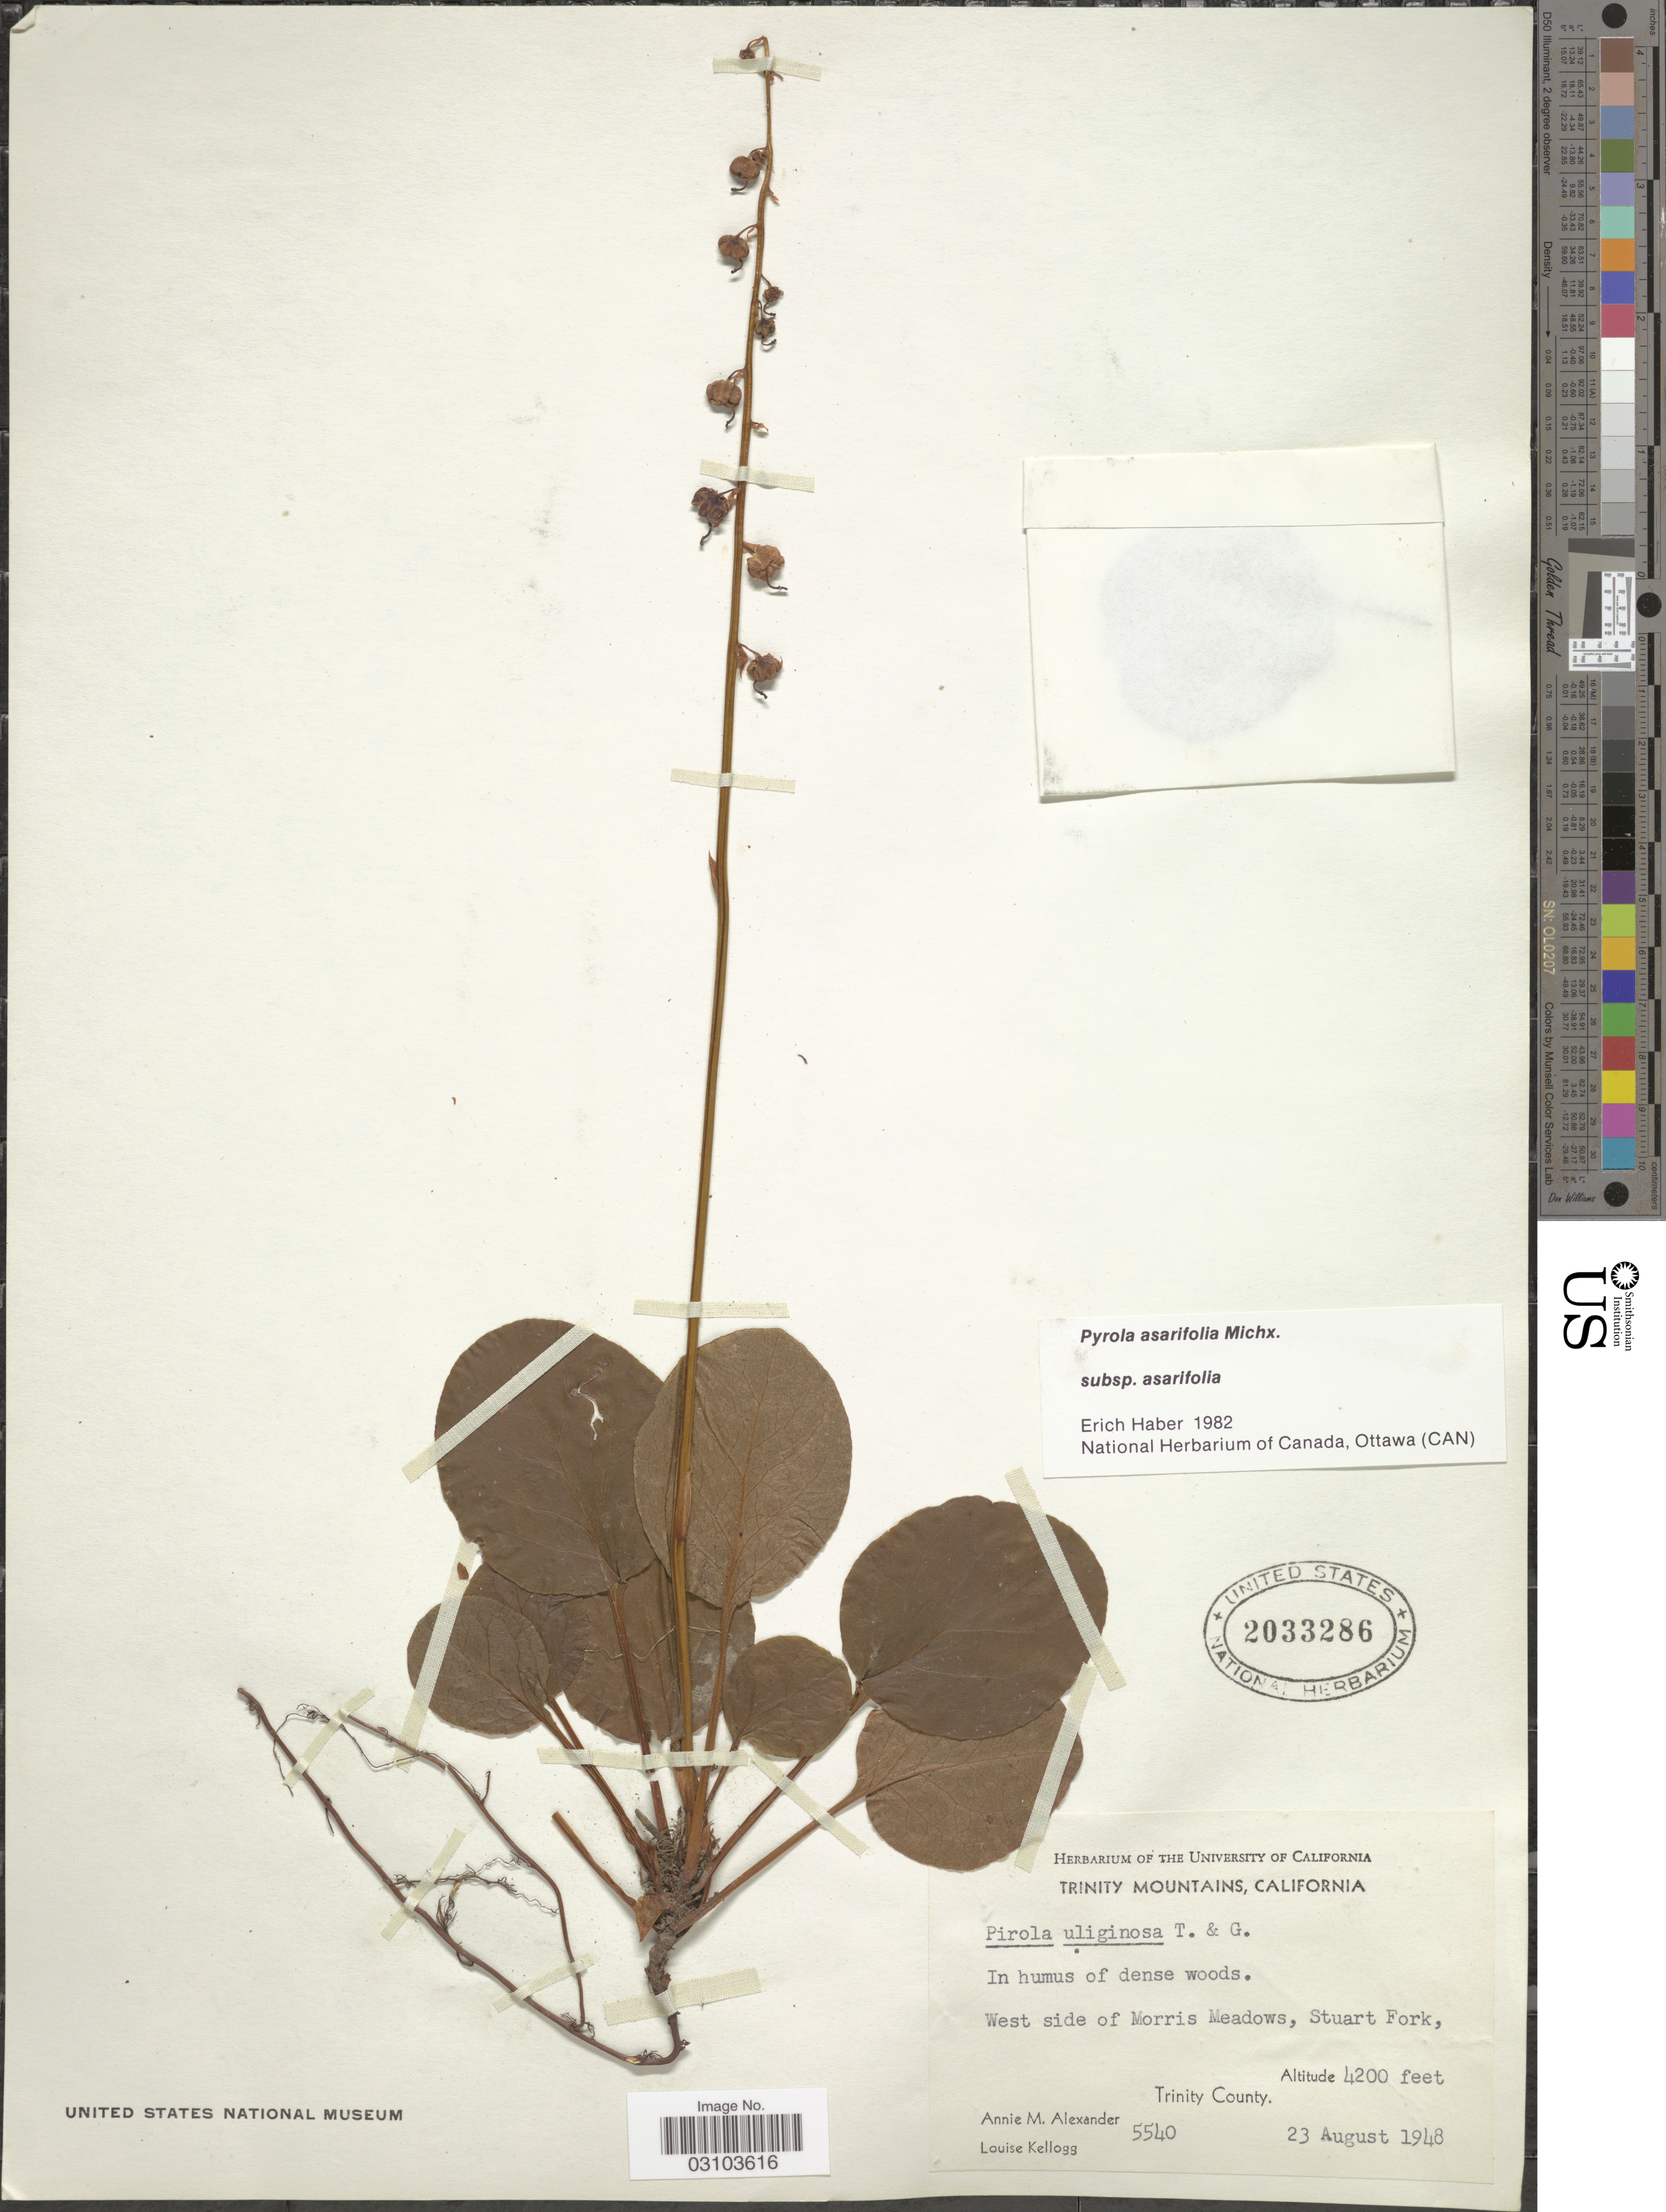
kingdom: Plantae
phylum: Tracheophyta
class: Magnoliopsida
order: Ericales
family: Ericaceae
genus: Pyrola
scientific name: Pyrola asarifolia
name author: Michx.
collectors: A. M. Alexander & L. Kellogg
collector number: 5540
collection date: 1948-08-23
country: United States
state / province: California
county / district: Trinity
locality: Trinity Mountains, West side of Morris Meadows, Stuart Fork, Trinity County.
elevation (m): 1280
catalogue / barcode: US 2033286